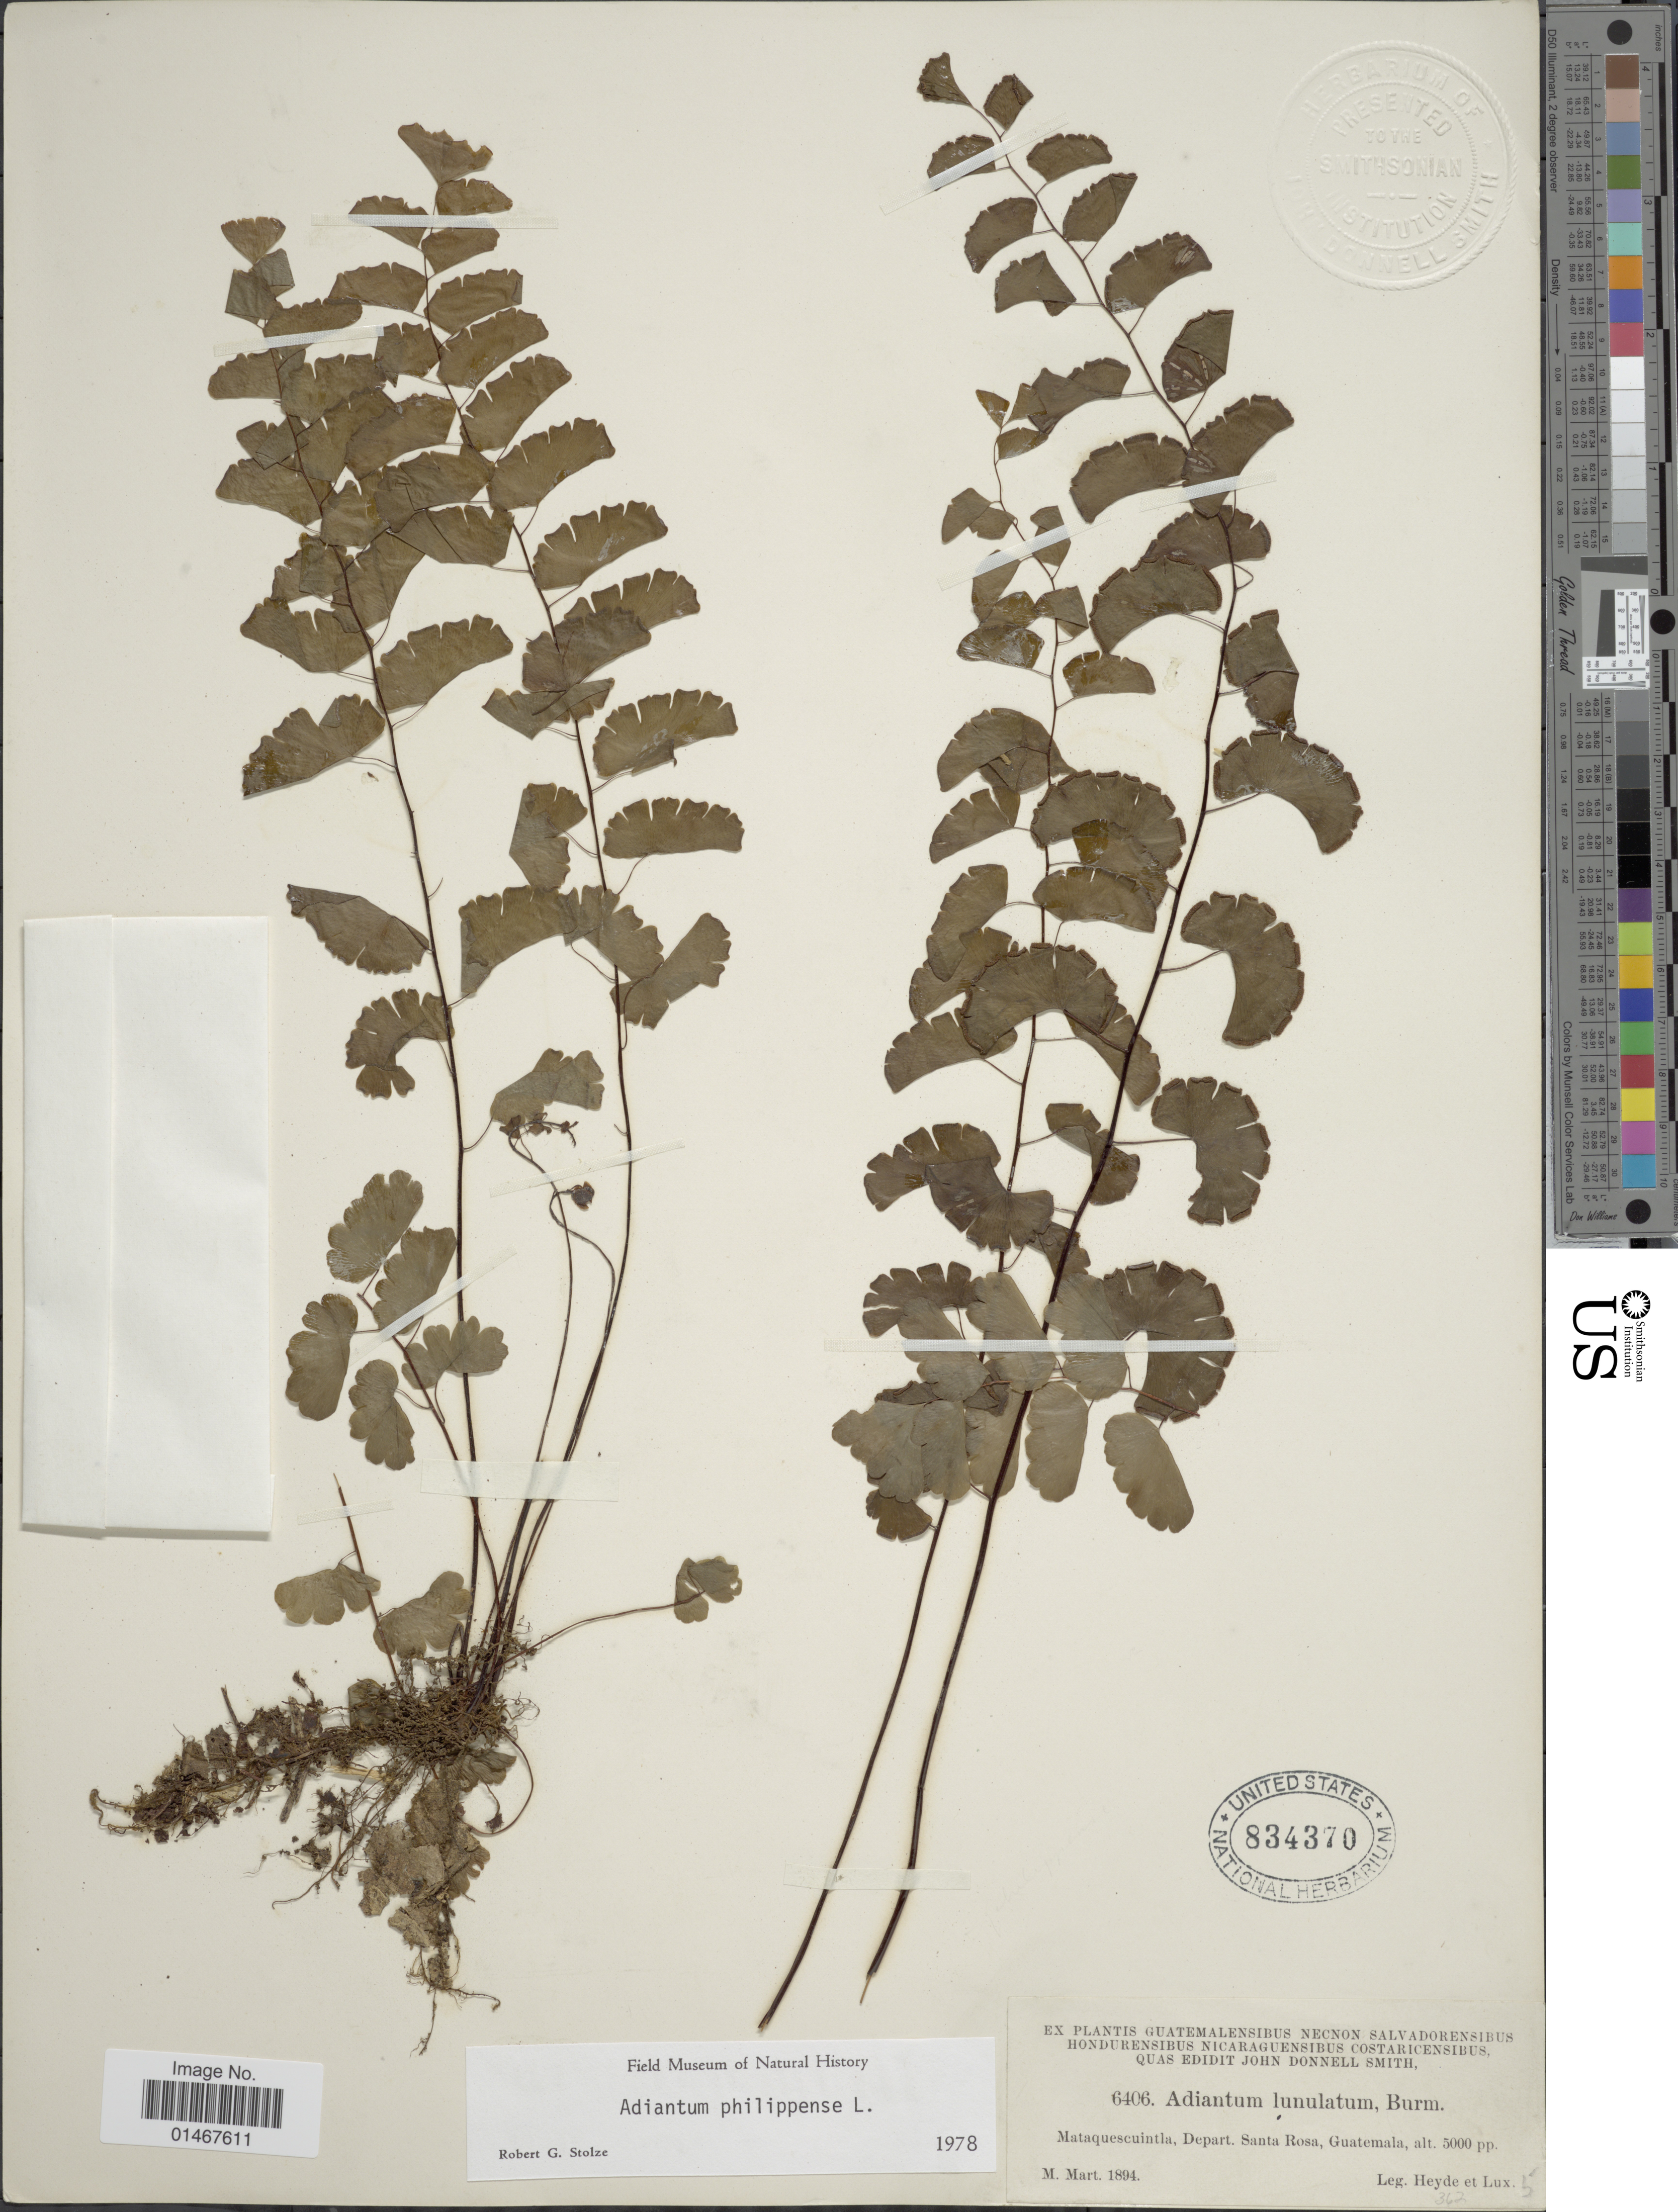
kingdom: Plantae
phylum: Tracheophyta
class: Polypodiopsida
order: Polypodiales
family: Pteridaceae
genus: Adiantum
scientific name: Adiantum philippense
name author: L.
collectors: Heyde & Lux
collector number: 6406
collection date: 1894-03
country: Guatemala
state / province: Santa Rosa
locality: Mataquescuintla, Depart. Santa Rosa.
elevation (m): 1524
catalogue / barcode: US 834370